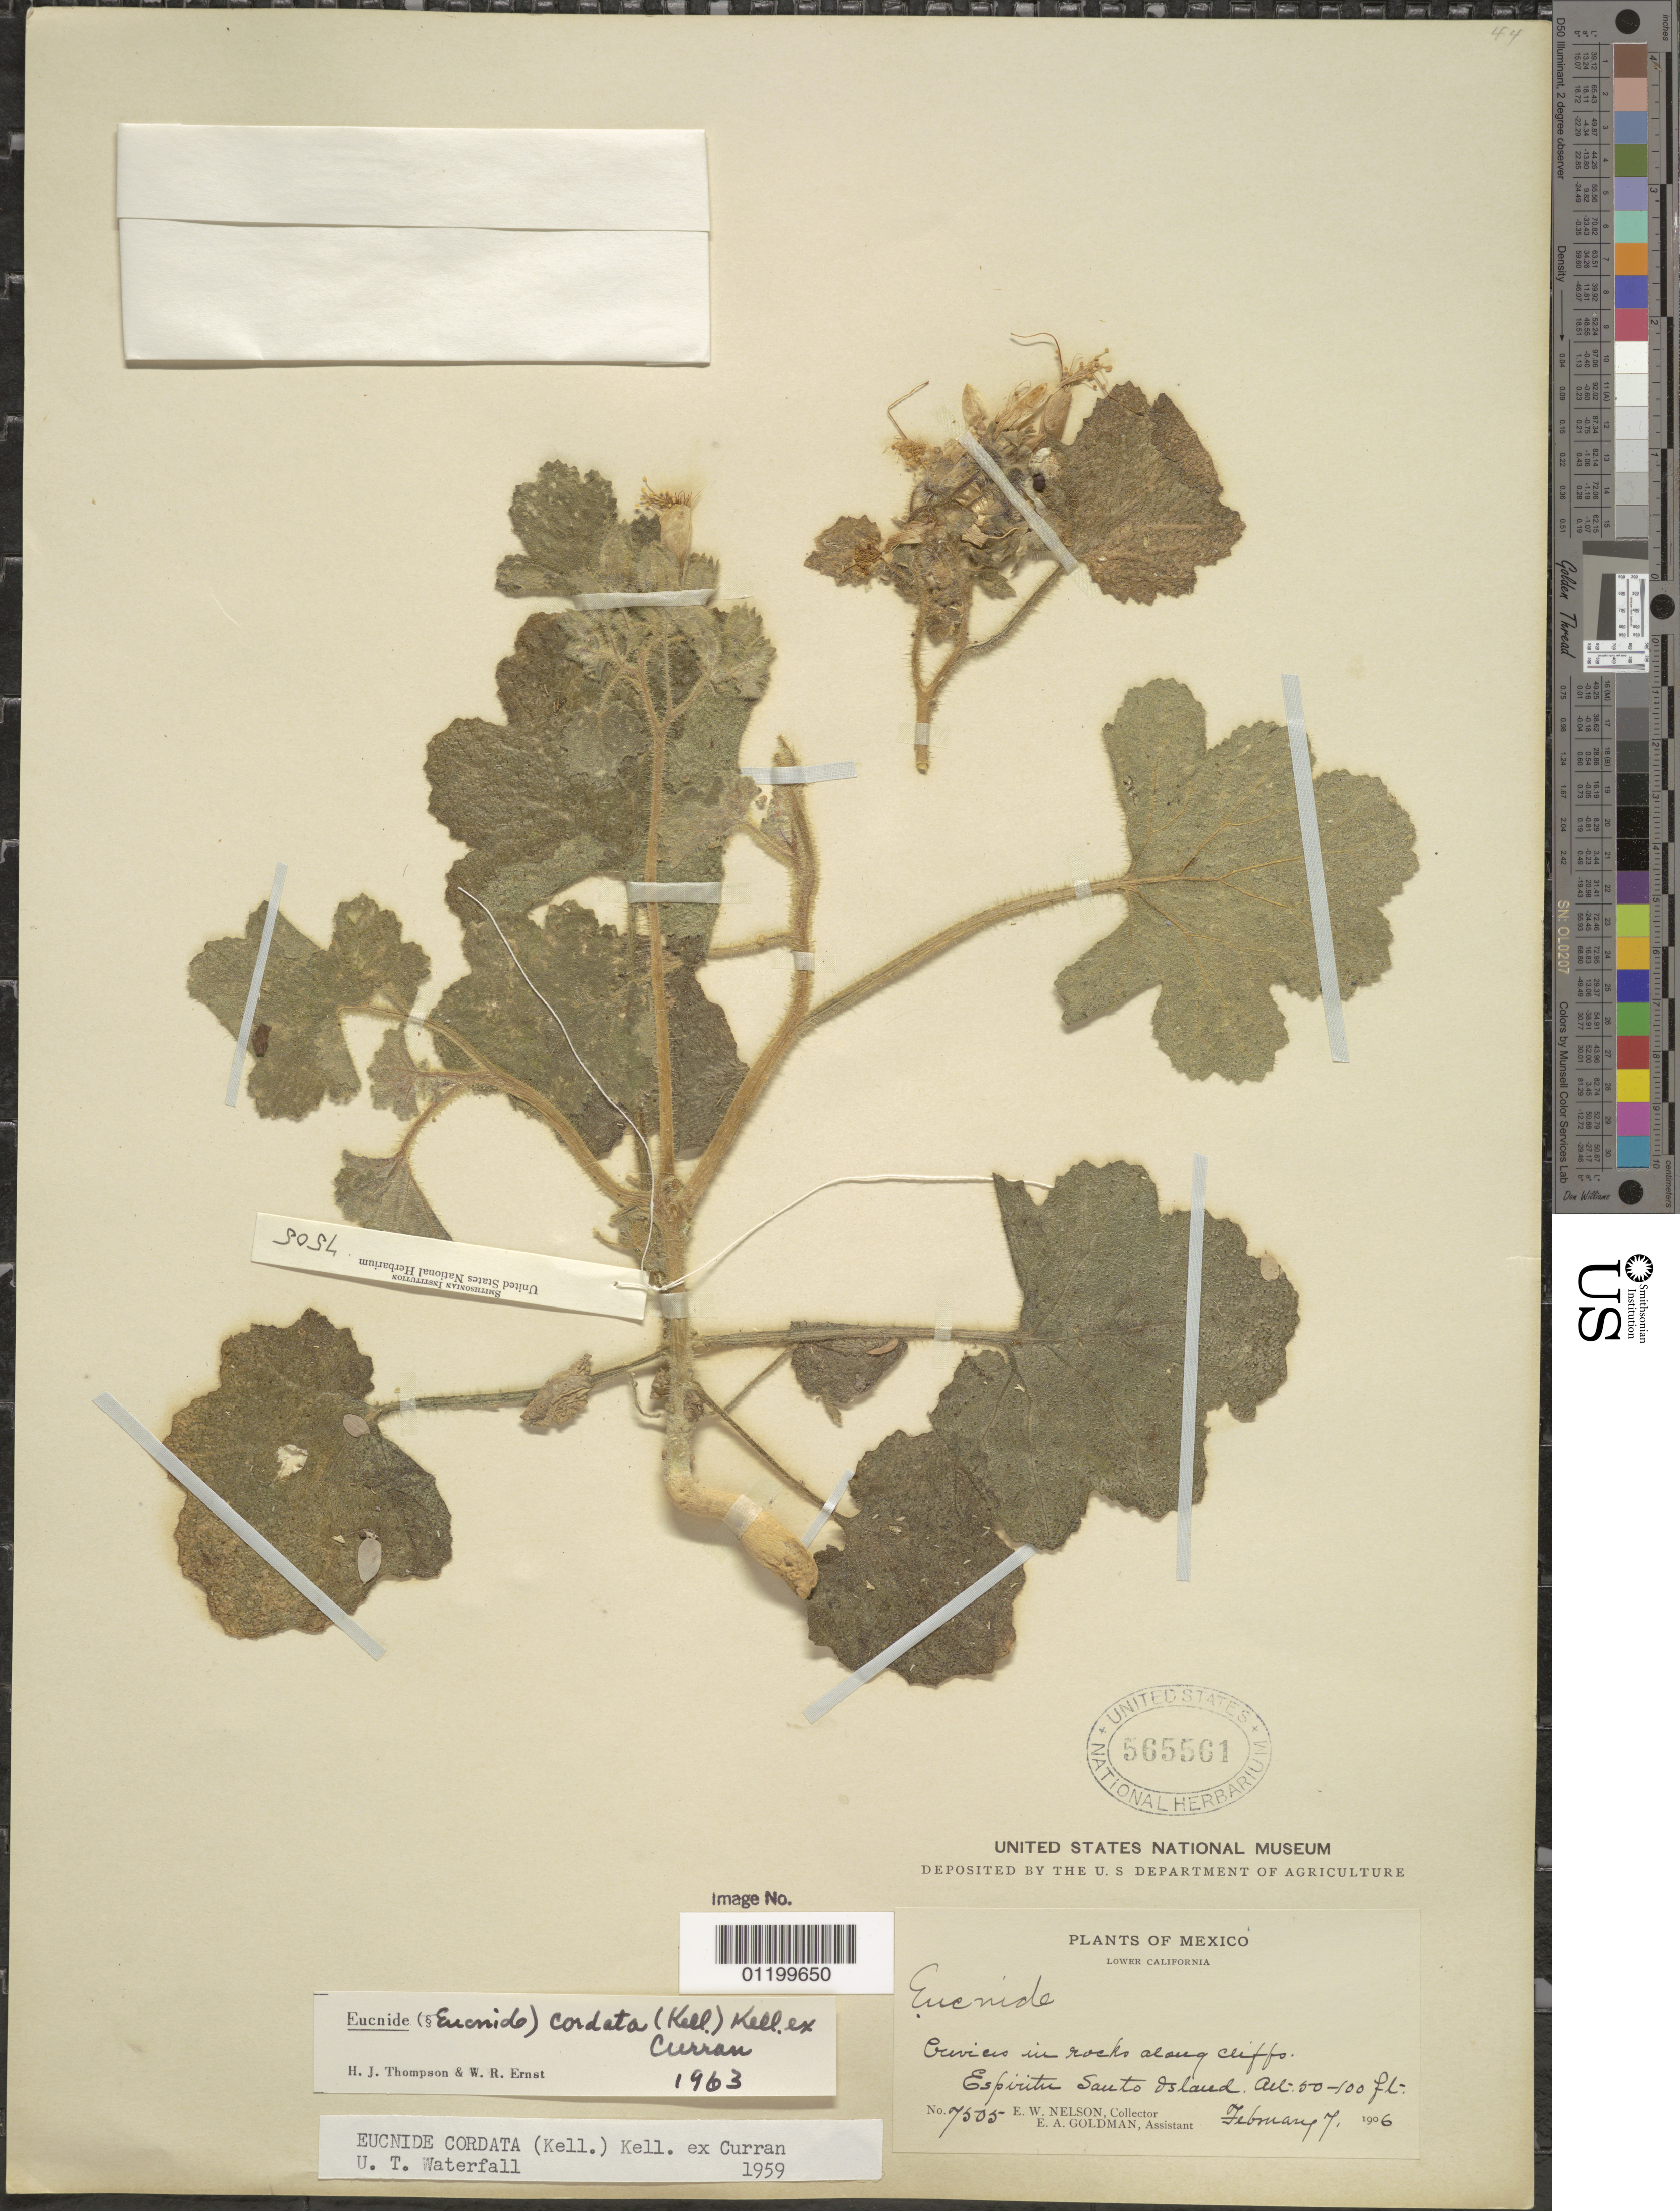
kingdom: Plantae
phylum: Tracheophyta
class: Magnoliopsida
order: Cornales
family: Loasaceae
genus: Eucnide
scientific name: Eucnide cordata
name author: (Kell.) Kellogg ex Curran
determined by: Thompson, H. J.; Ernst, W. R.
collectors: E. W. Nelson & E. A. Goldman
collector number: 7505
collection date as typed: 07 Feb 1906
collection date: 1906-02-07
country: Mexico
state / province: Baja California Sur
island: Espirito Santo Island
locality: Espíritu Santo Island, Lower California.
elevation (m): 15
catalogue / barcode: US 565561